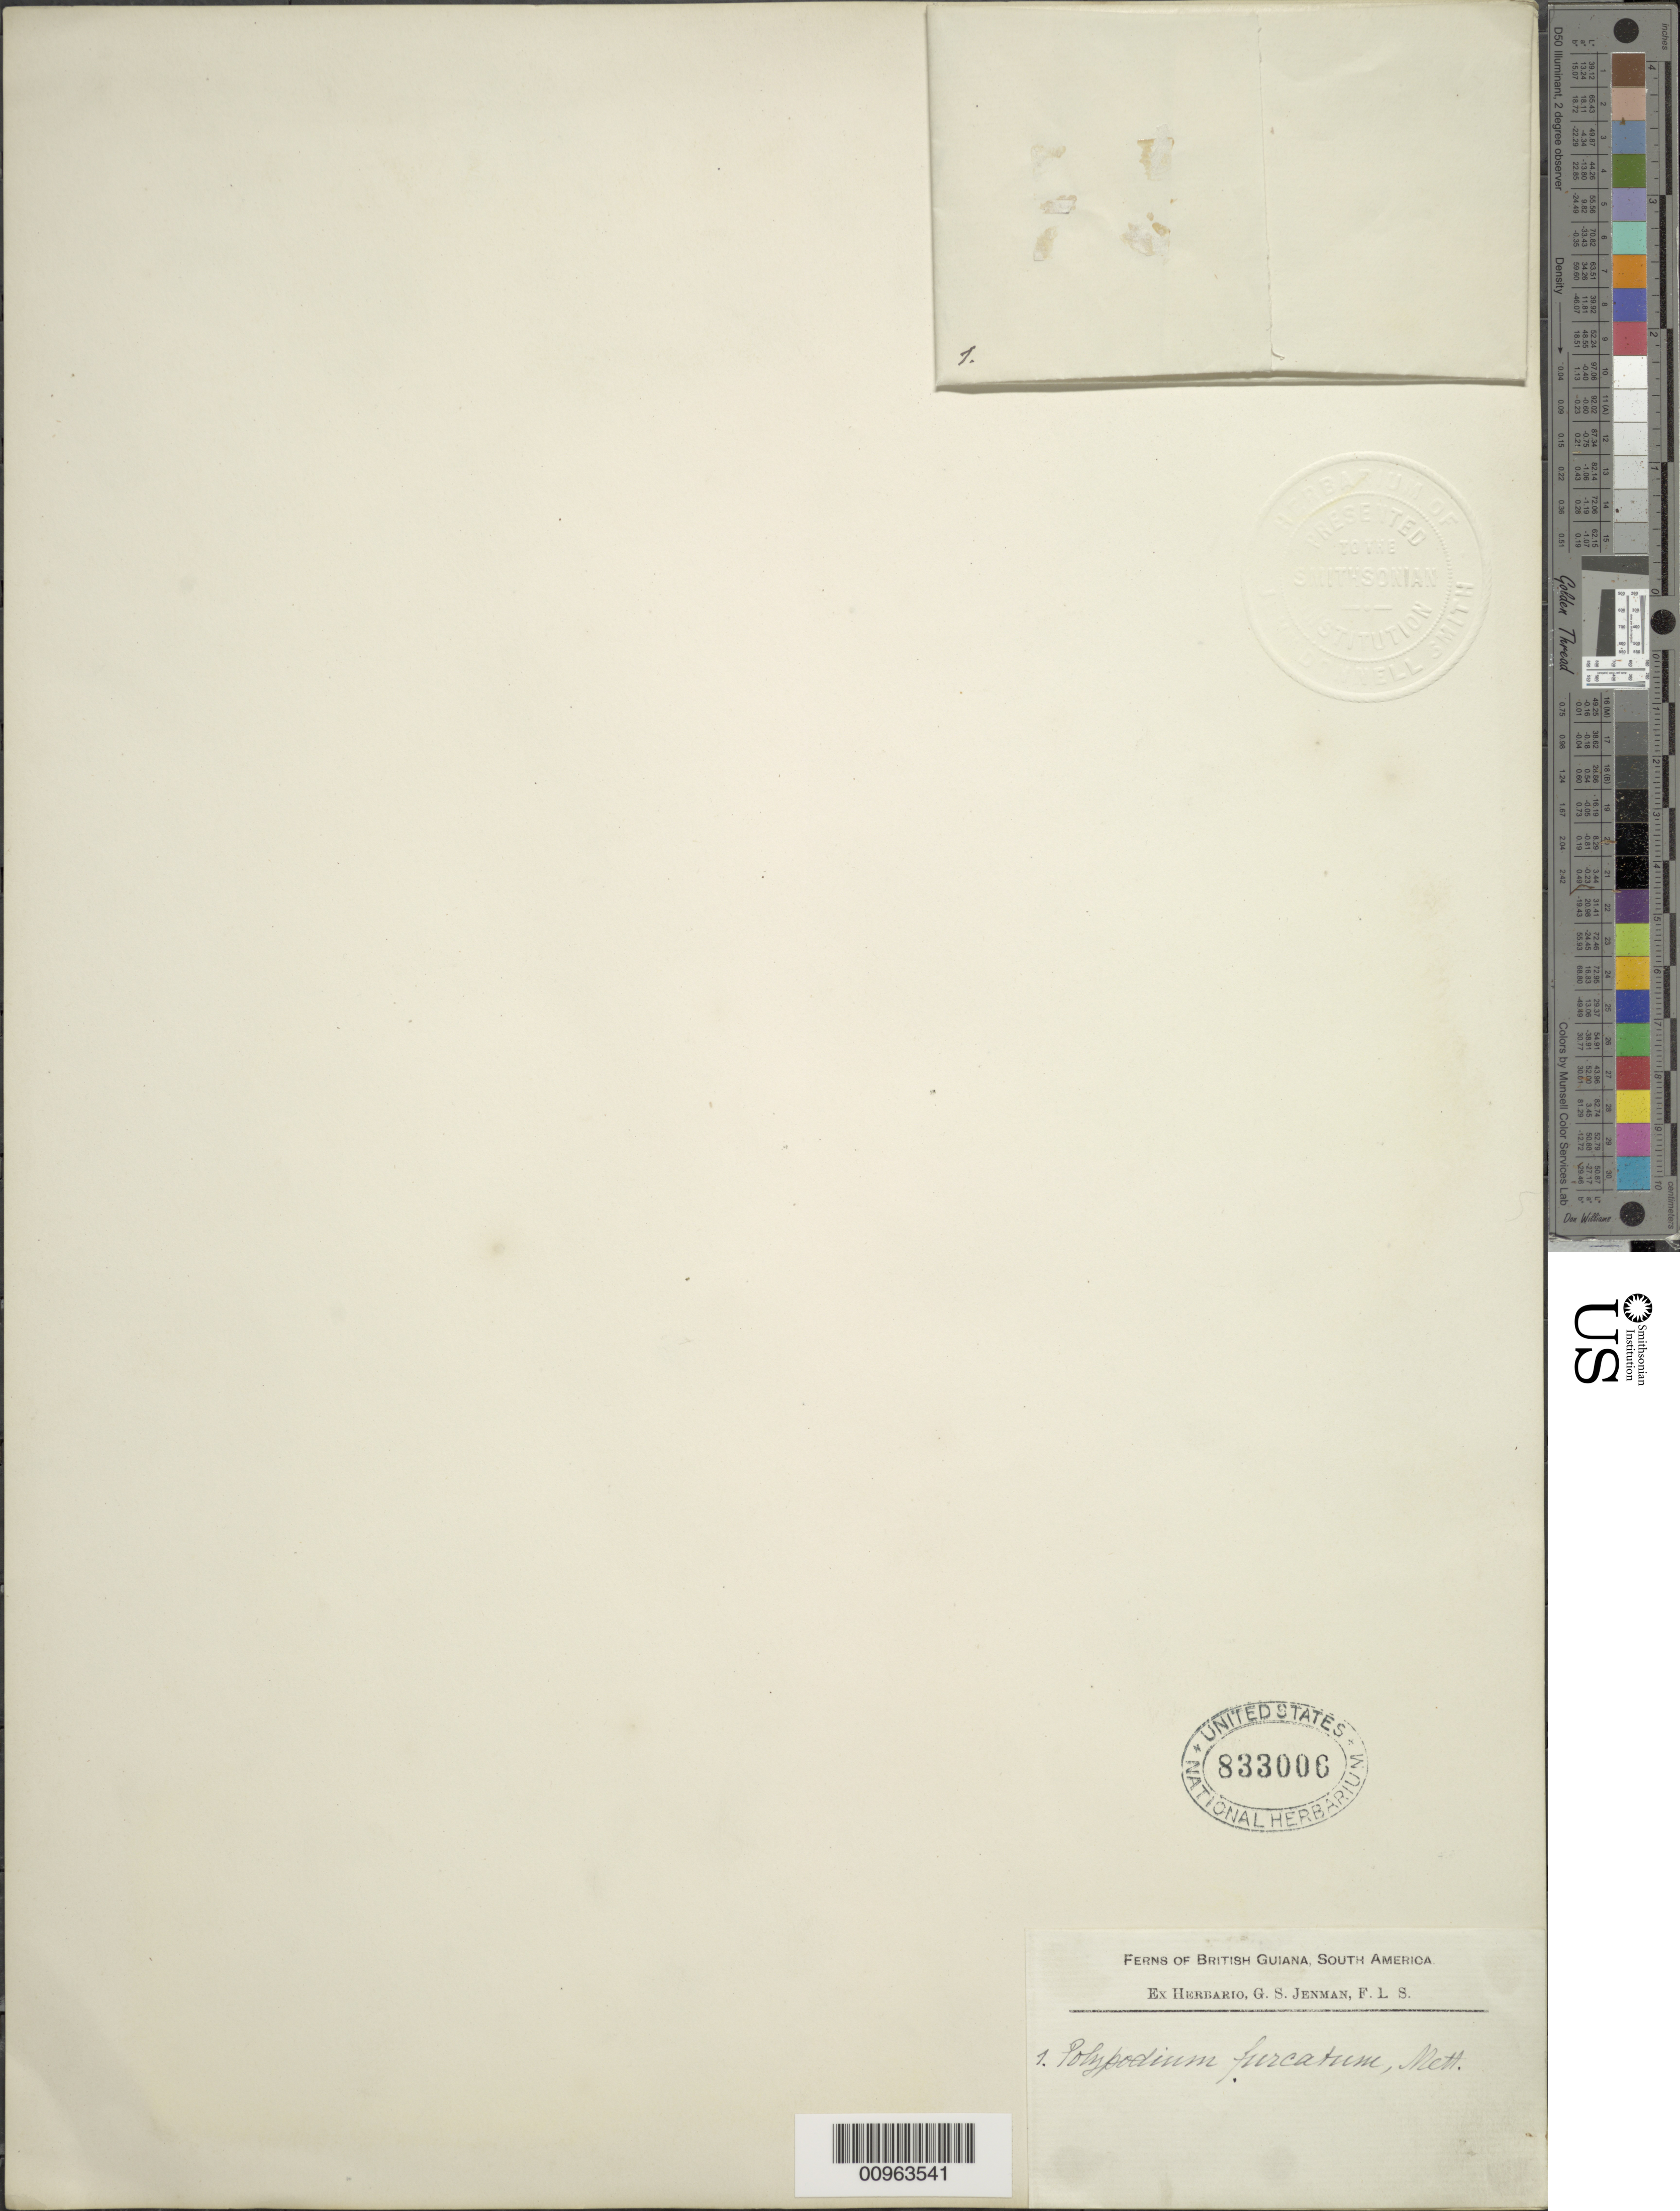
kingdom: Plantae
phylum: Tracheophyta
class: Polypodiopsida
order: Polypodiales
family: Polypodiaceae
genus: Cochlidium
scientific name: Cochlidium furcatum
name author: (Hook. & Grev.) C. Chr.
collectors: G. S. Jenman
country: Guyana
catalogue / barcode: US 833006